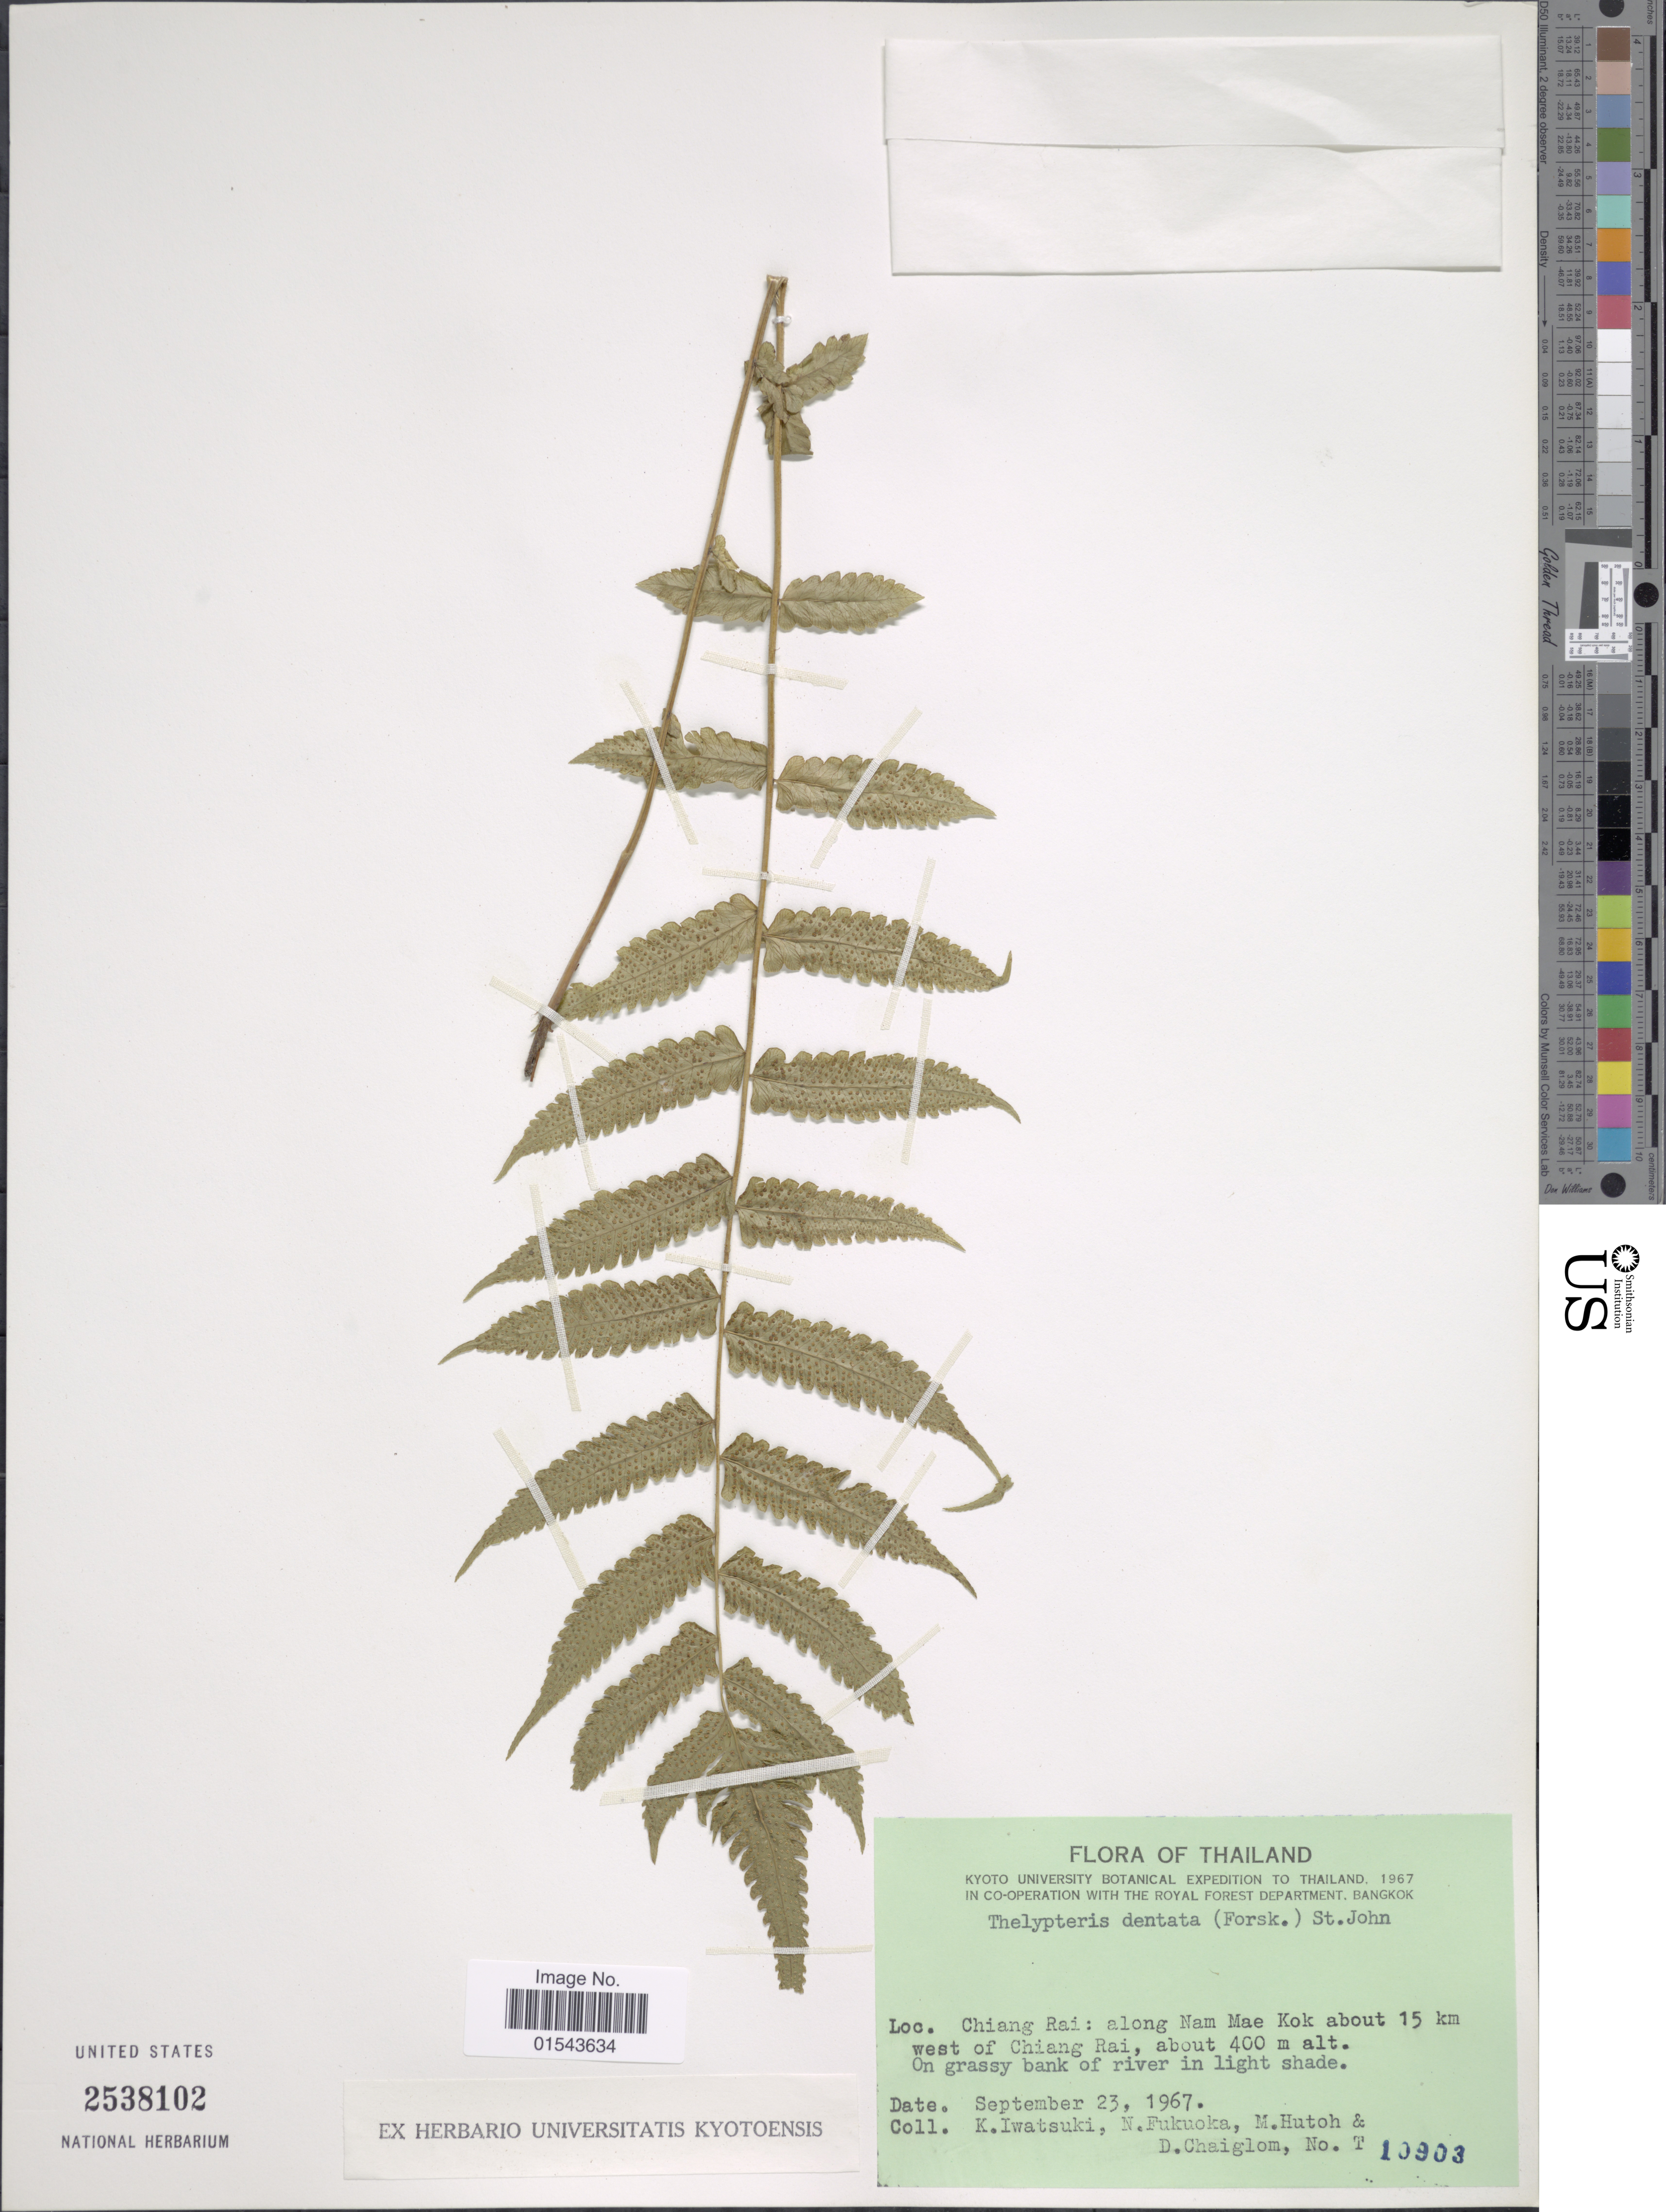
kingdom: Plantae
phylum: Tracheophyta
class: Polypodiopsida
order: Polypodiales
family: Thelypteridaceae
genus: Christella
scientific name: Christella dentata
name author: (Forssk.) Brownsey & Jermy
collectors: K. Iwatsuki, N. Fukuoka, M. Hutoh & D. Chaiglom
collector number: T 10903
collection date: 1967-09-23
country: Thailand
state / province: Chiang Rai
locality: Chiang Rai: along Nam Mae Kok about 15 km west of Chiang Rai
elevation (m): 400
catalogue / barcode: US 2538102